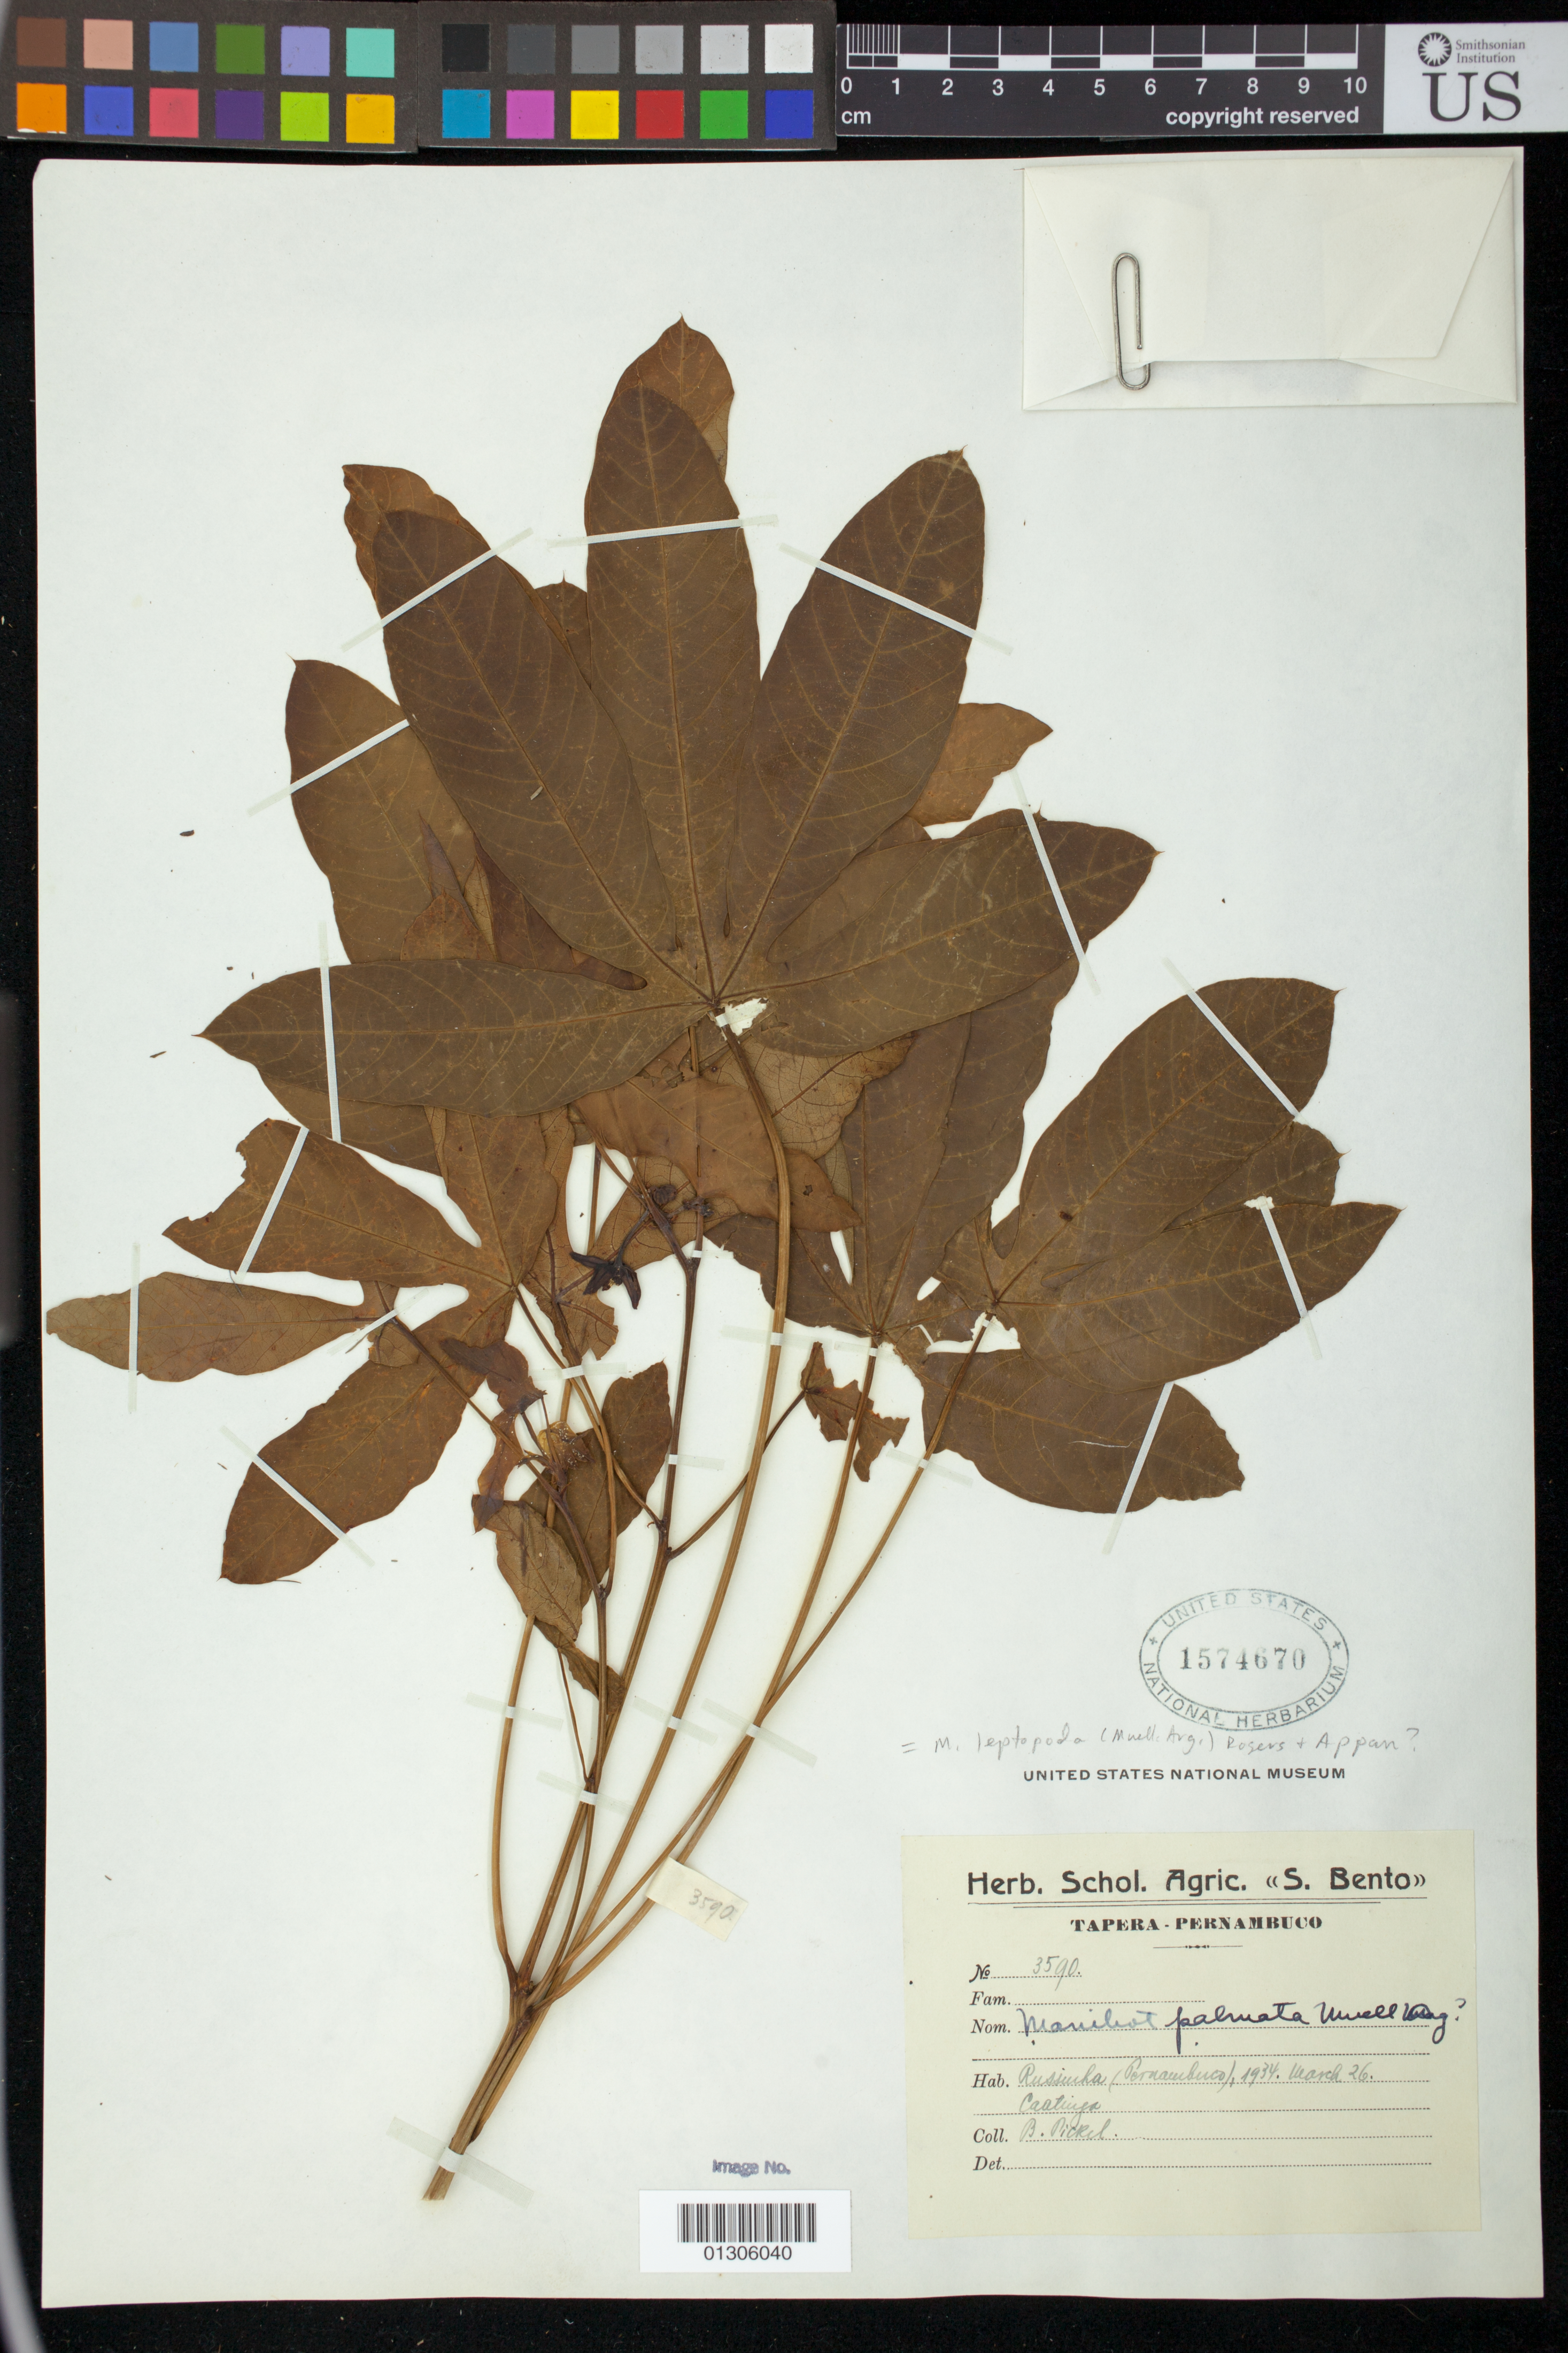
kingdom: Plantae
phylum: Tracheophyta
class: Magnoliopsida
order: Malpighiales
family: Euphorbiaceae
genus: Manihot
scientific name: Manihot glaziovii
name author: Müll. Arg.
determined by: Mendoza, M.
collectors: B. J. Pickel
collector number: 3590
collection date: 1934-03-26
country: Brazil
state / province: Pernambuco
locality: Rusiuha (Pernambuco)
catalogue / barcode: US 1574670